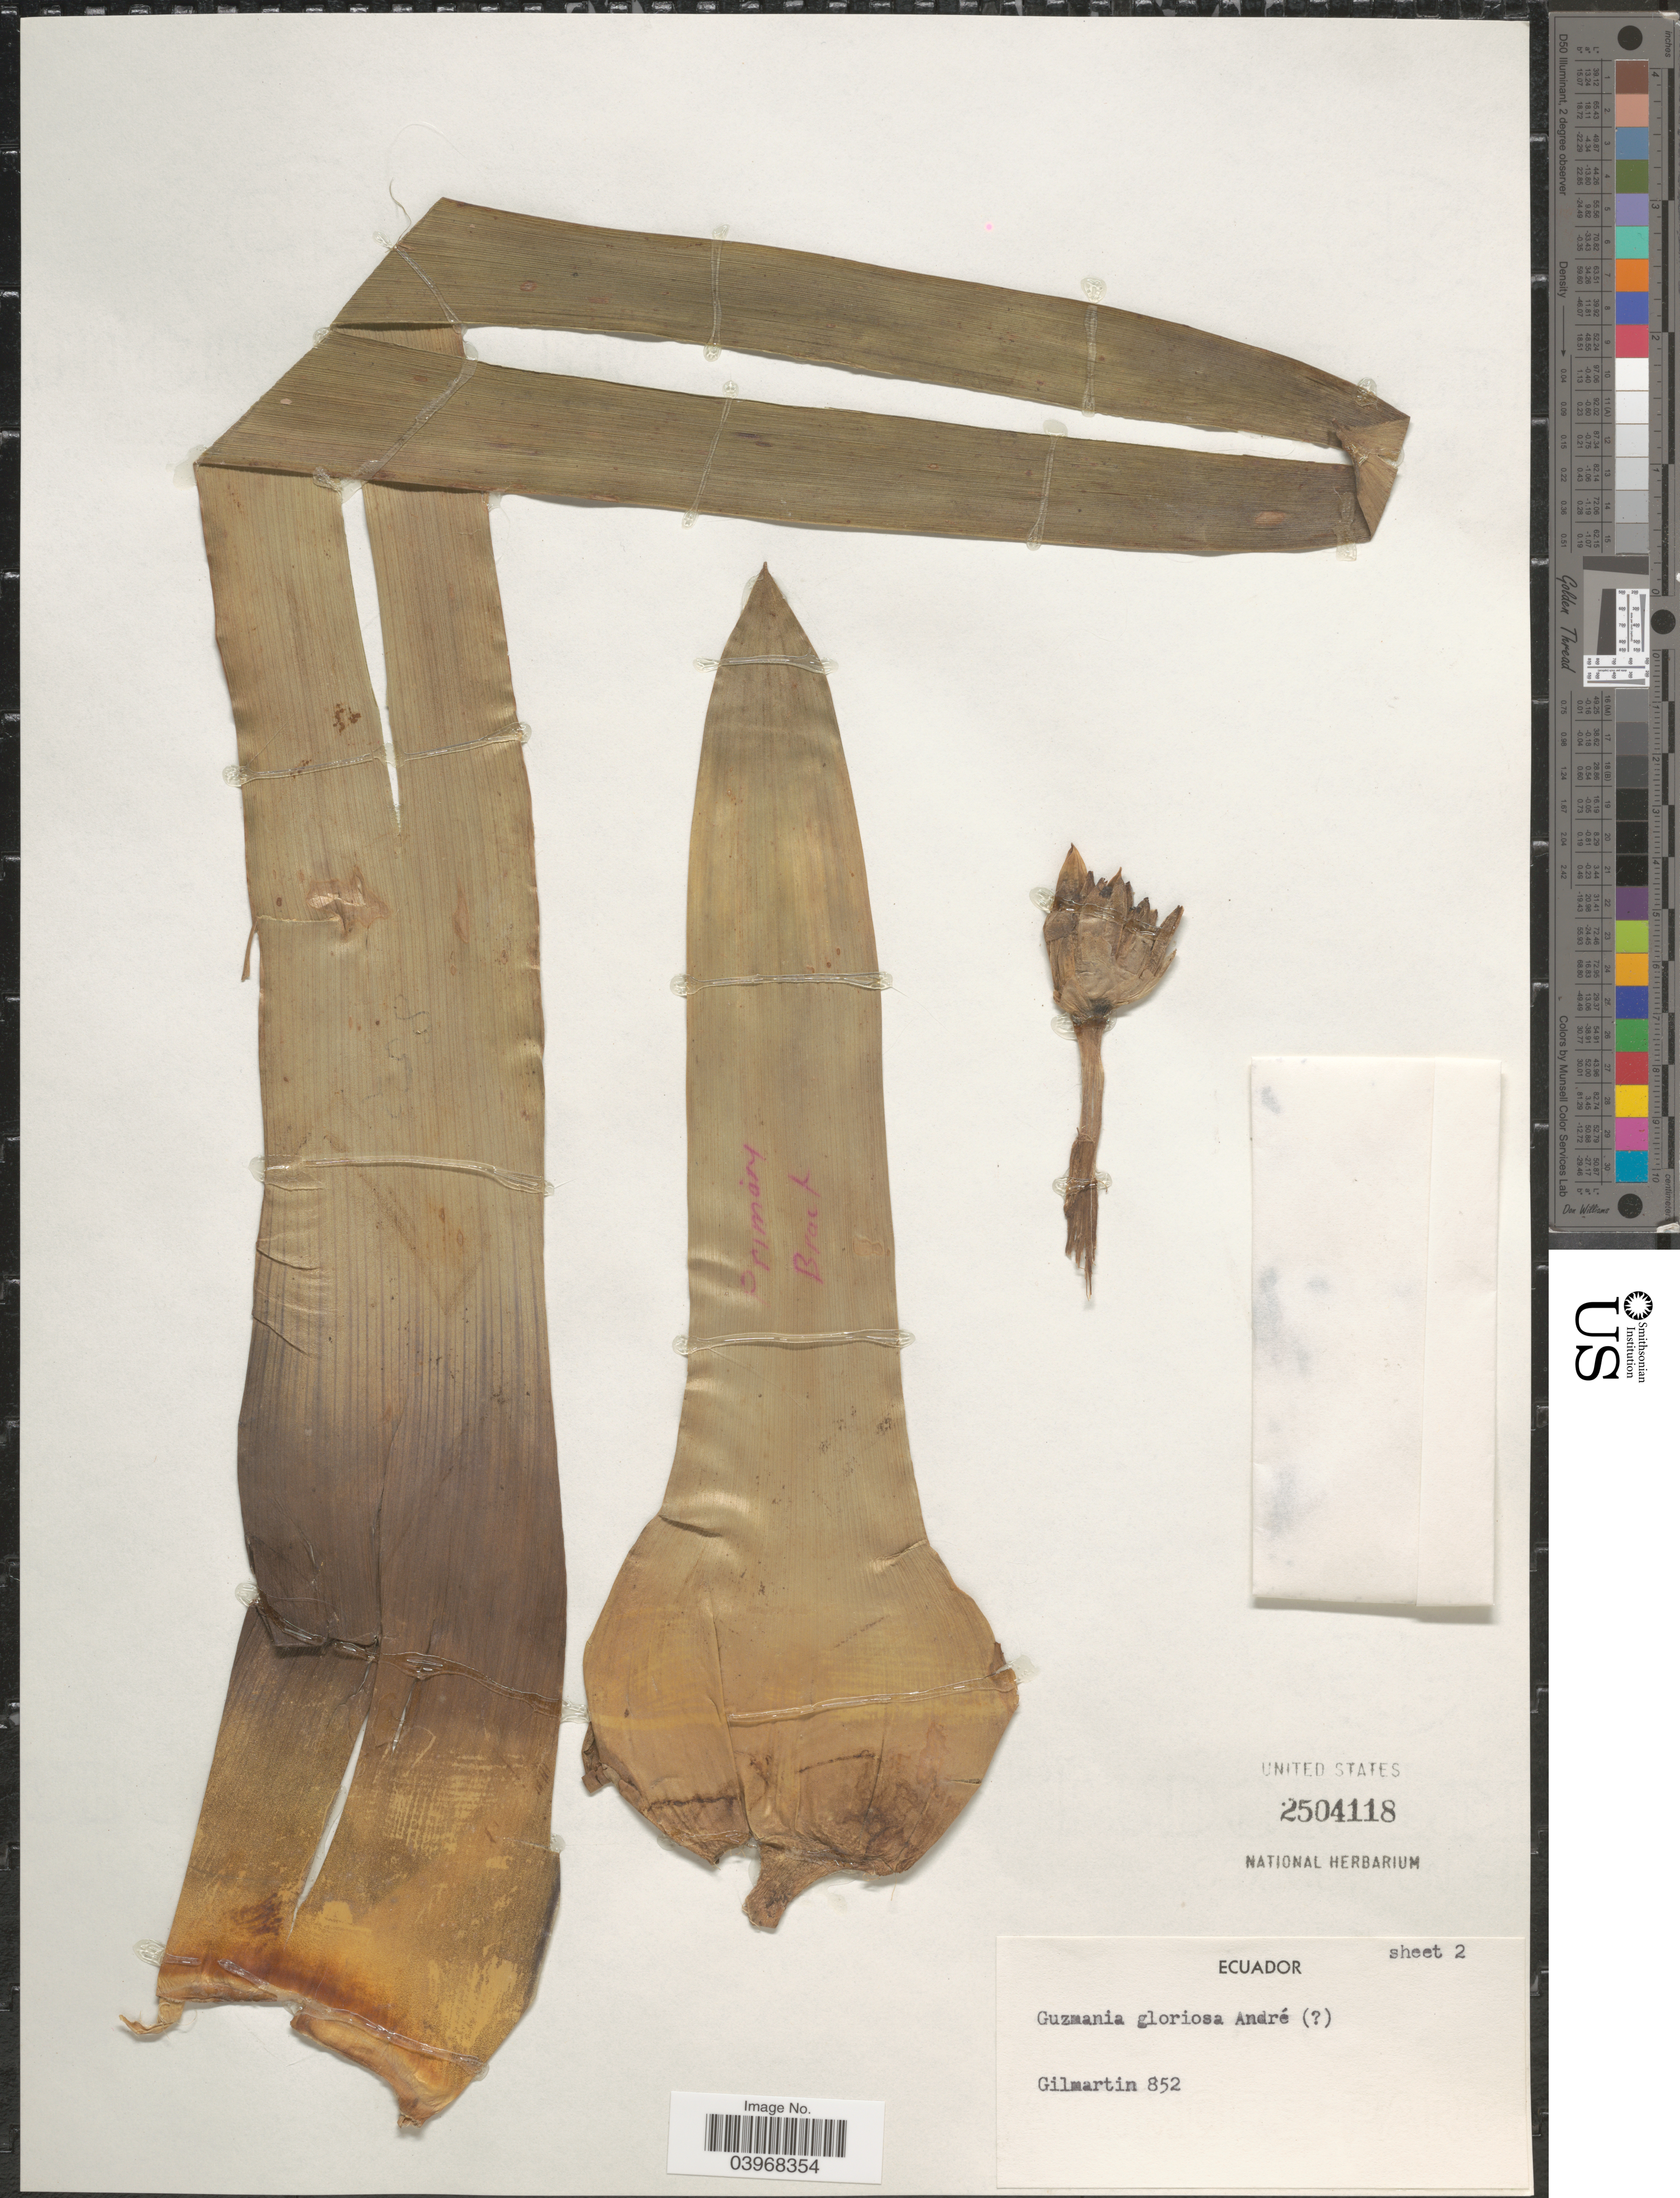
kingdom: Plantae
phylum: Tracheophyta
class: Liliopsida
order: Poales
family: Bromeliaceae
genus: Guzmania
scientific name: Guzmania gloriosa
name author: (André) André ex Mez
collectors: Gilmartin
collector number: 852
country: Ecuador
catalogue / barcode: US 2504118